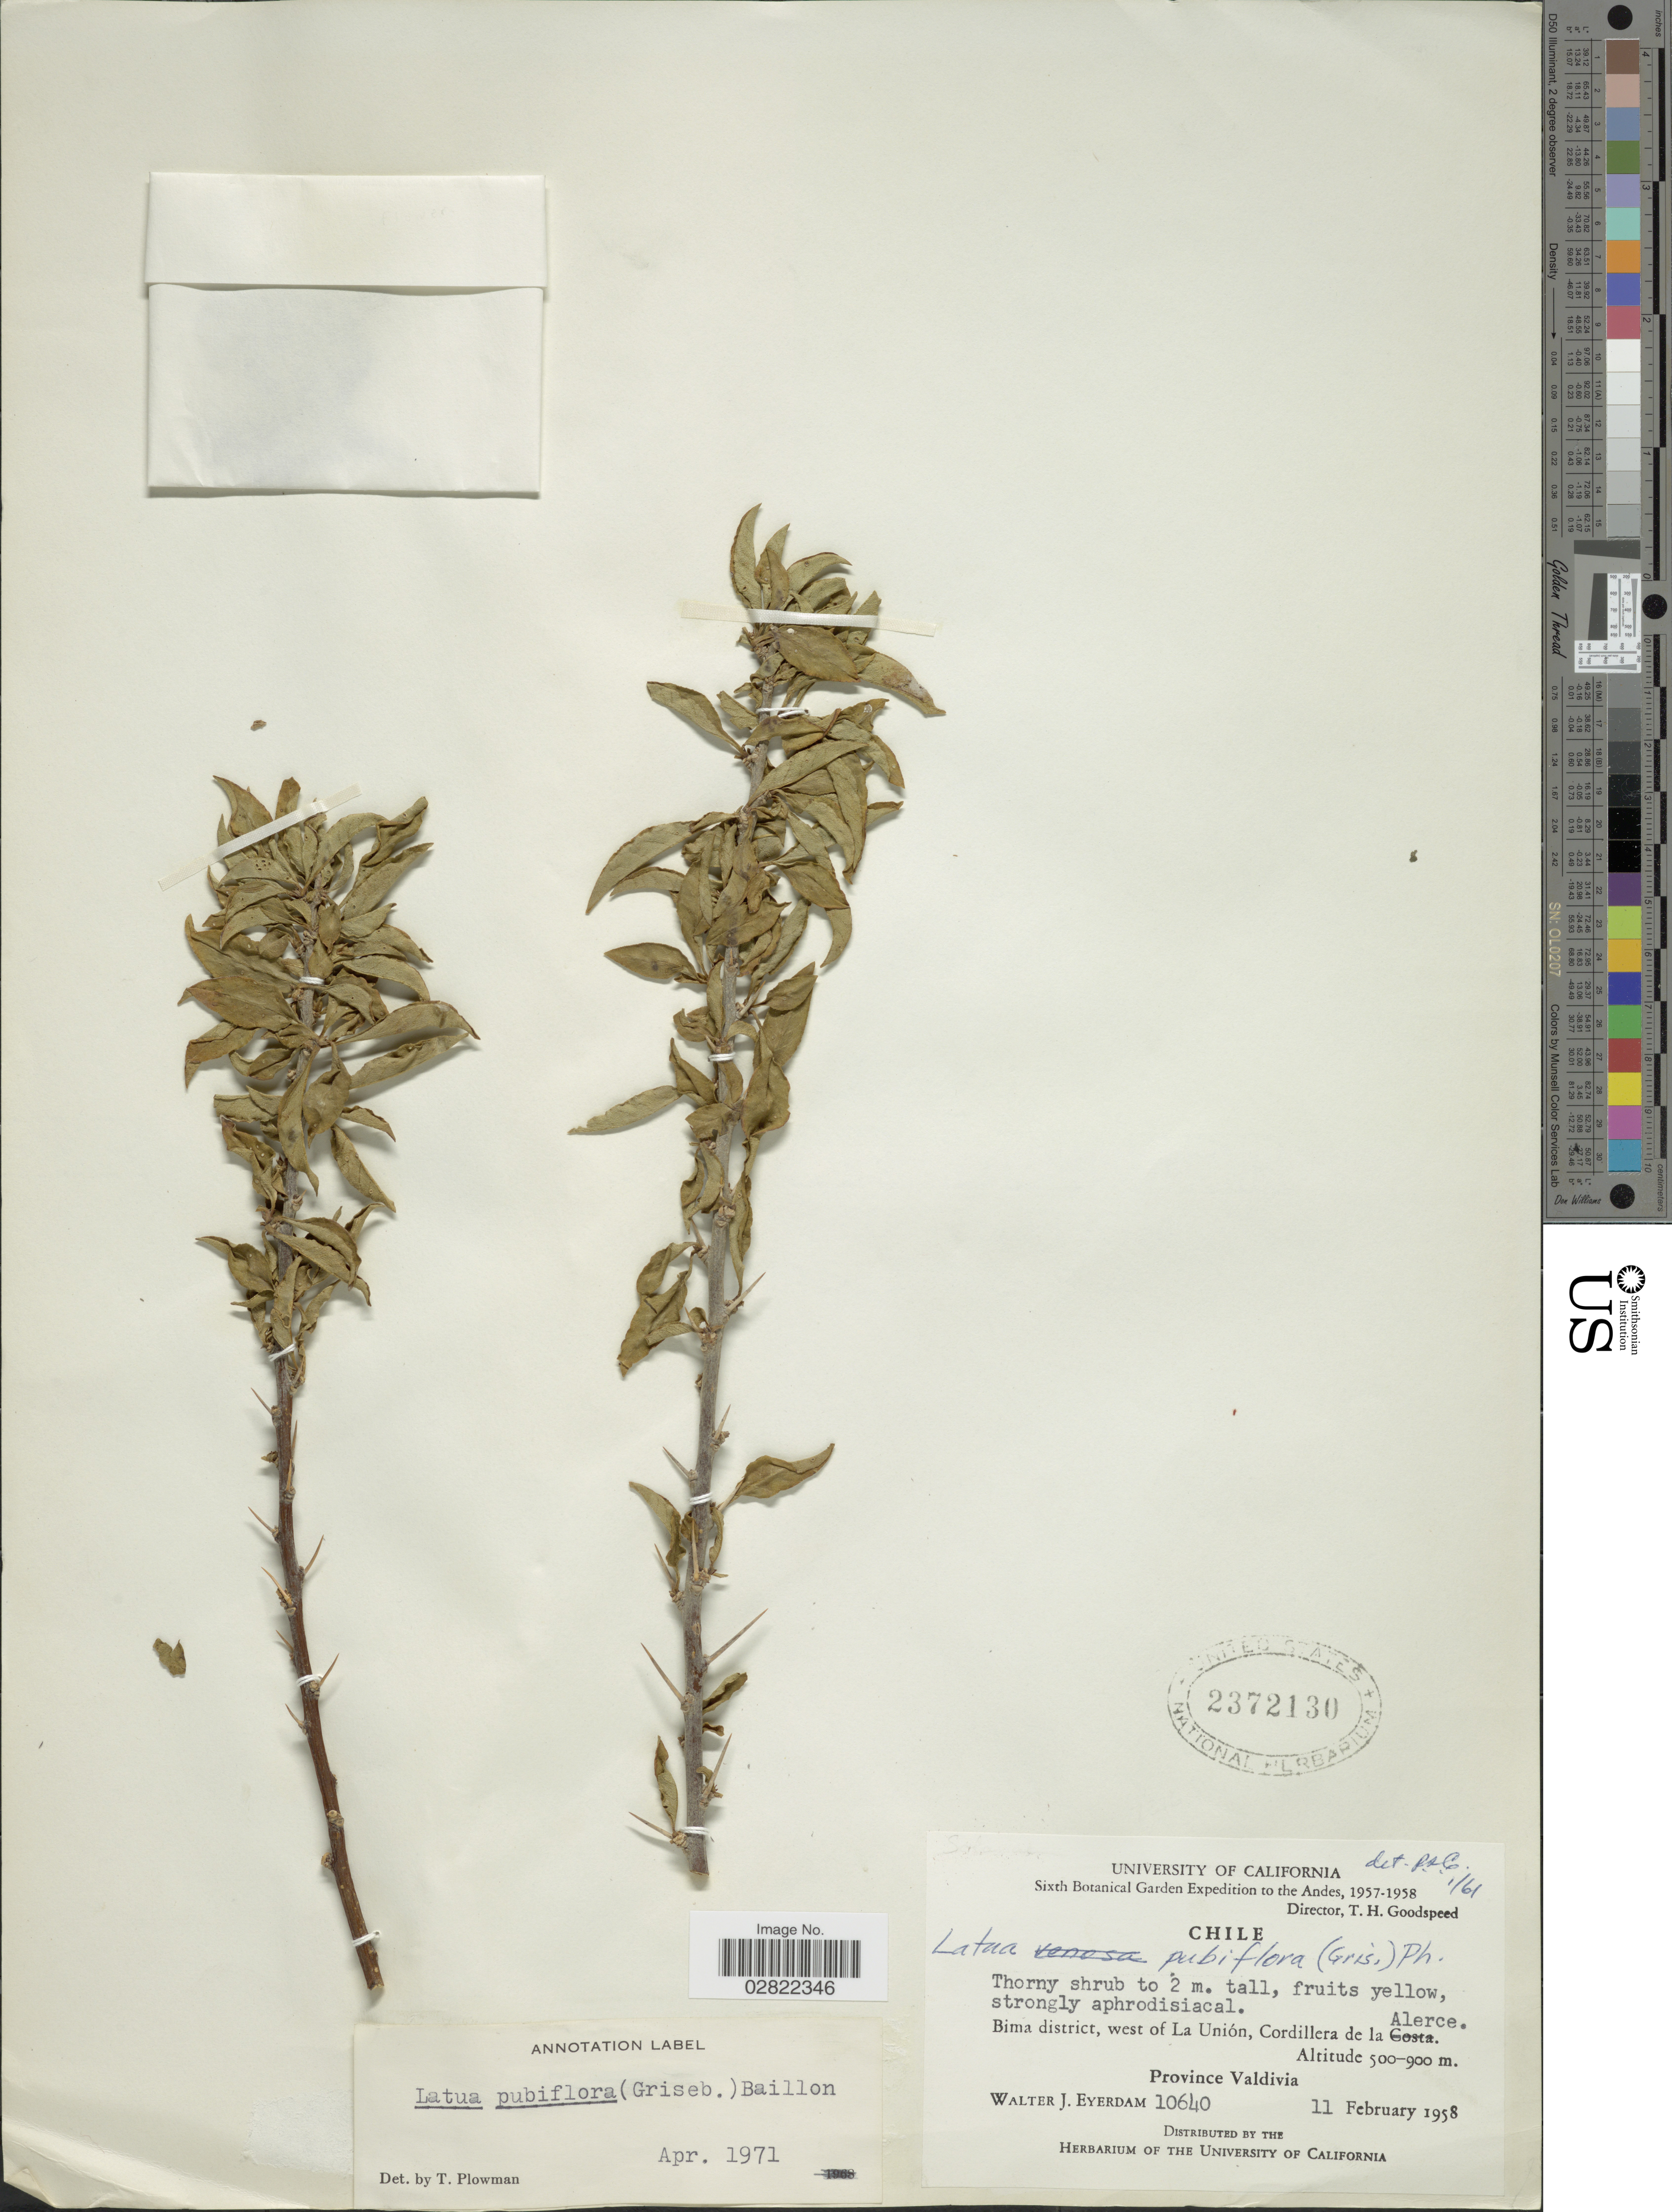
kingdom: Plantae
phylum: Tracheophyta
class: Magnoliopsida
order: Solanales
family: Solanaceae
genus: Latua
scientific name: Latua pubiflora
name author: (Griseb.) Baill.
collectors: W. J. Eyerdam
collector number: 10640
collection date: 1958-02-11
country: Chile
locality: Bima District, west of La Unión, Cordillera de la Alerce, Province Valdivia. Andes.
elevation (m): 500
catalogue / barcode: US 2372130